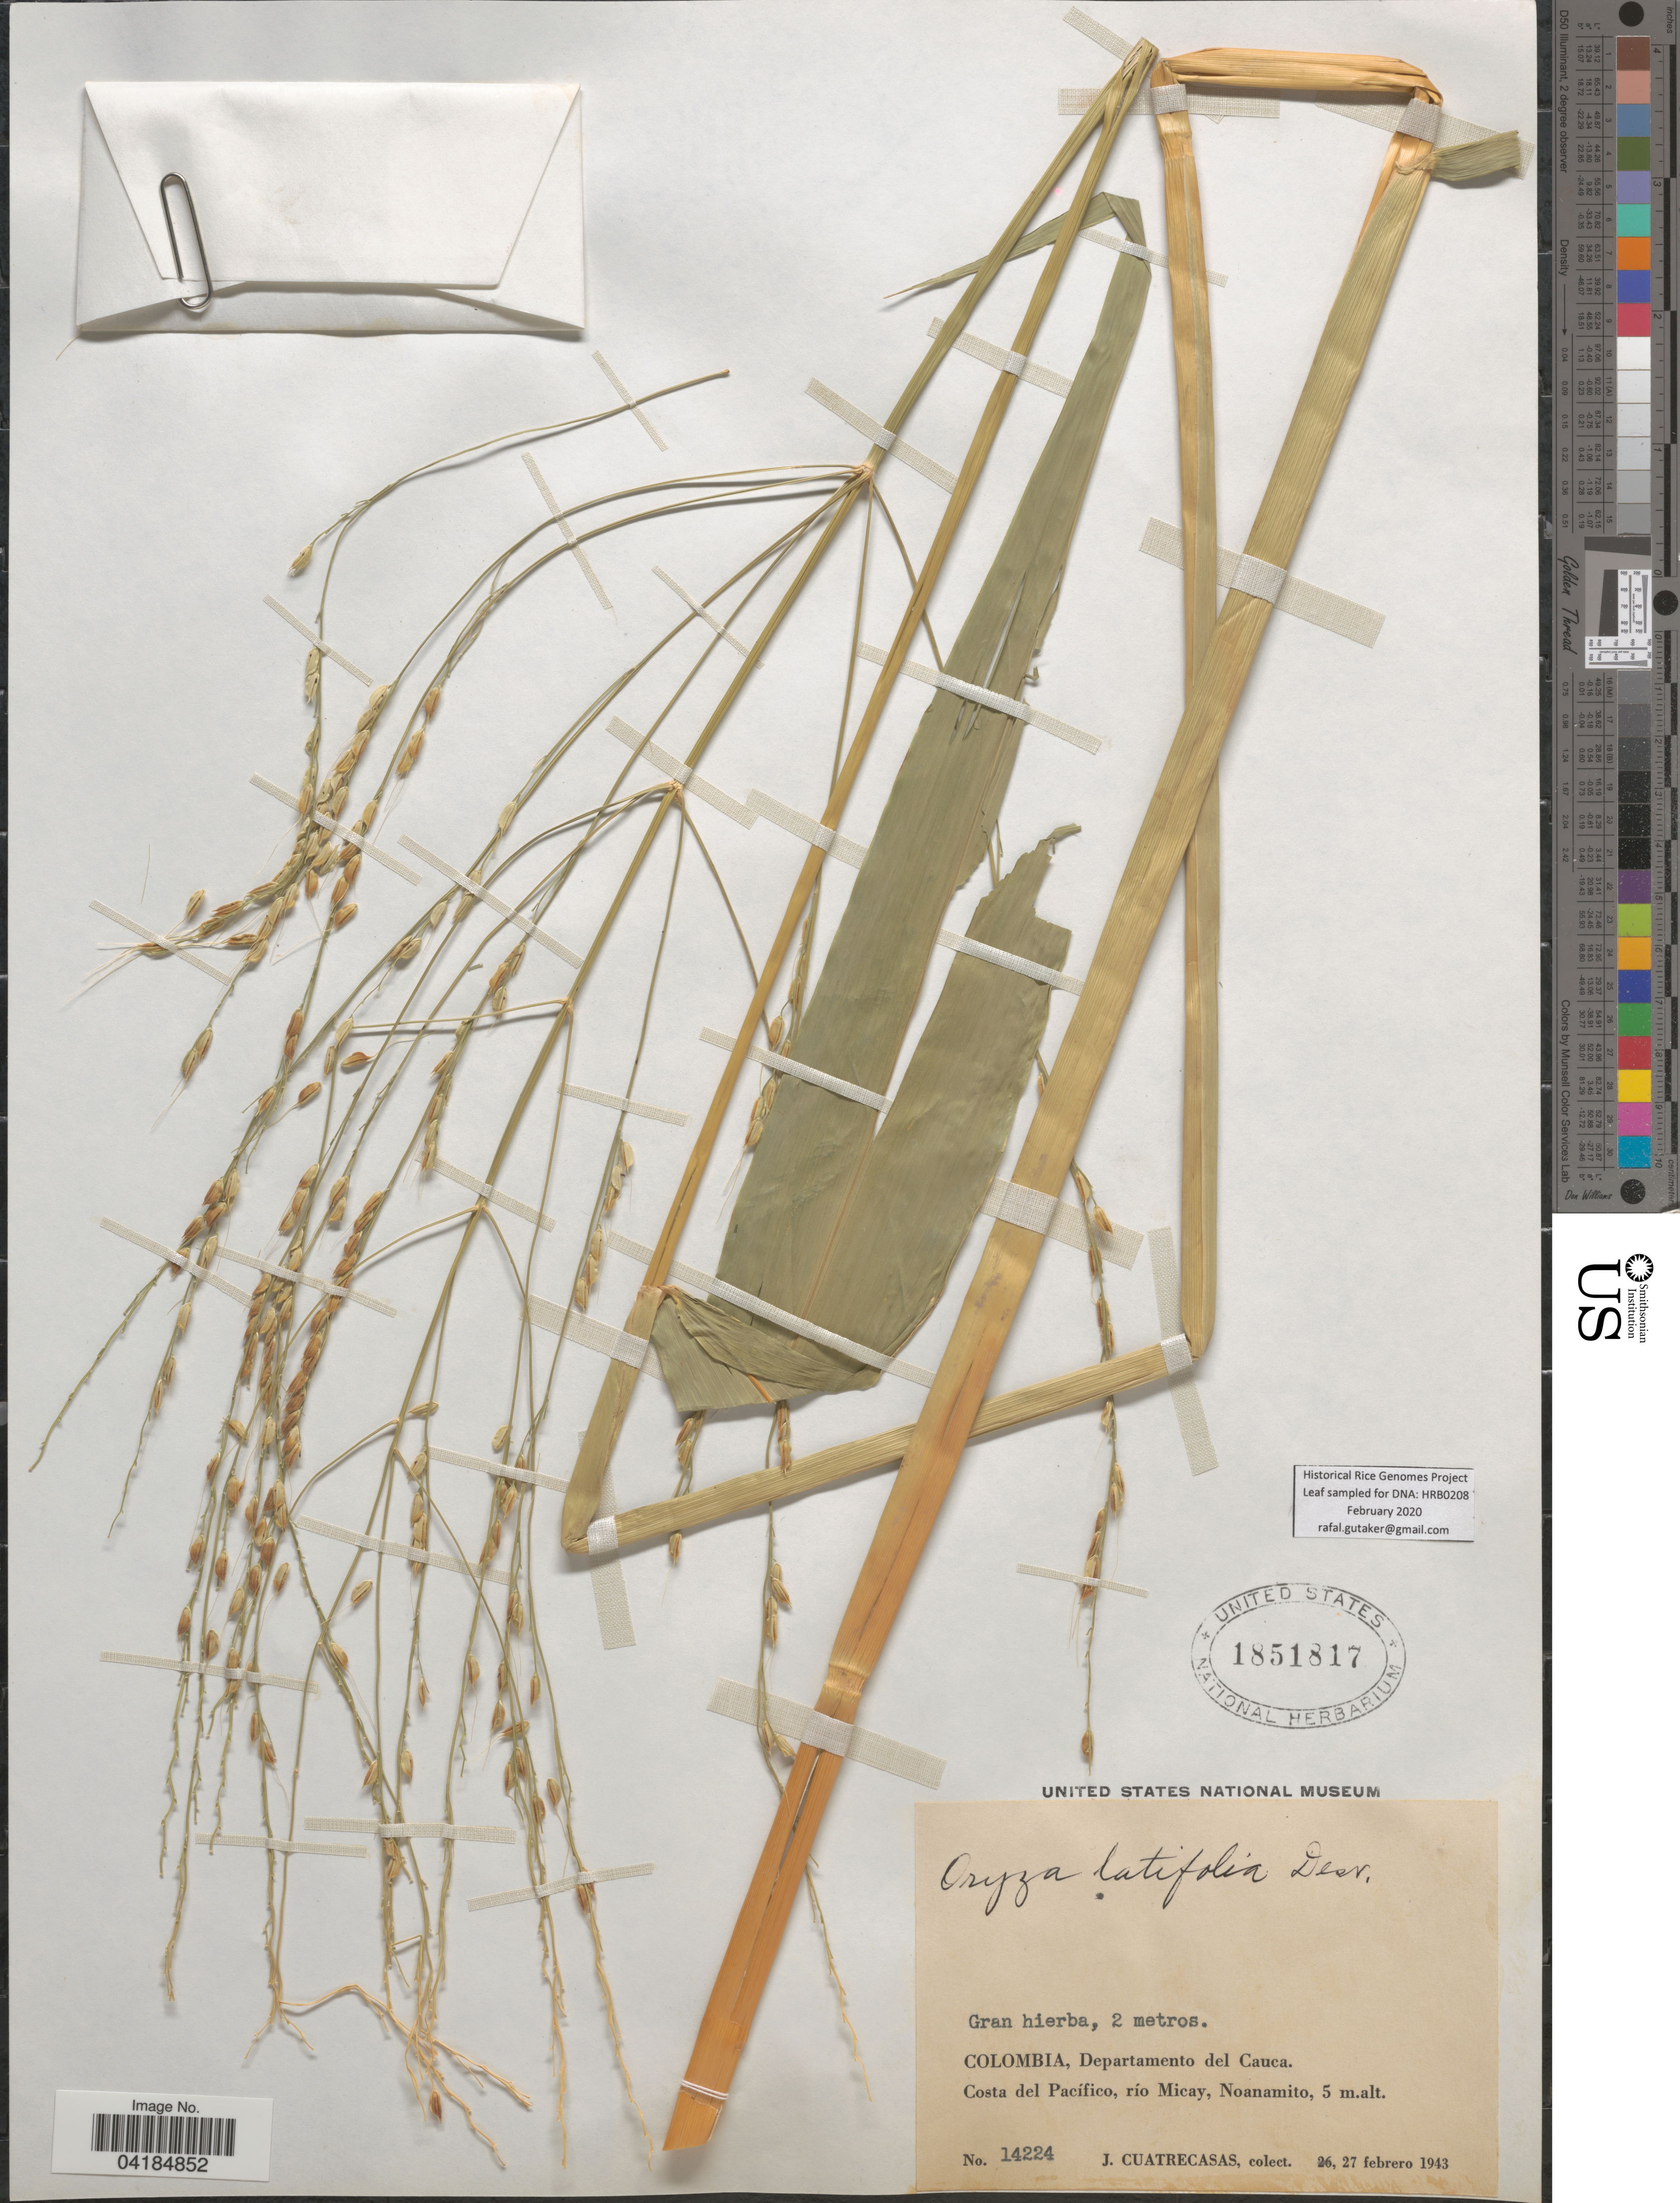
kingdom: Plantae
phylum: Tracheophyta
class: Liliopsida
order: Poales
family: Poaceae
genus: Oryza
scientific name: Oryza latifolia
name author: Desv.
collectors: J. Cuatrecasas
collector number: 14224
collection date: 1943-02-26/1943-02-27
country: Colombia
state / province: Cauca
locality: Departamento del Cauca. Costa del Pacífico, río Micay, Noanamito.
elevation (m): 5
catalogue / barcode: US 1851817